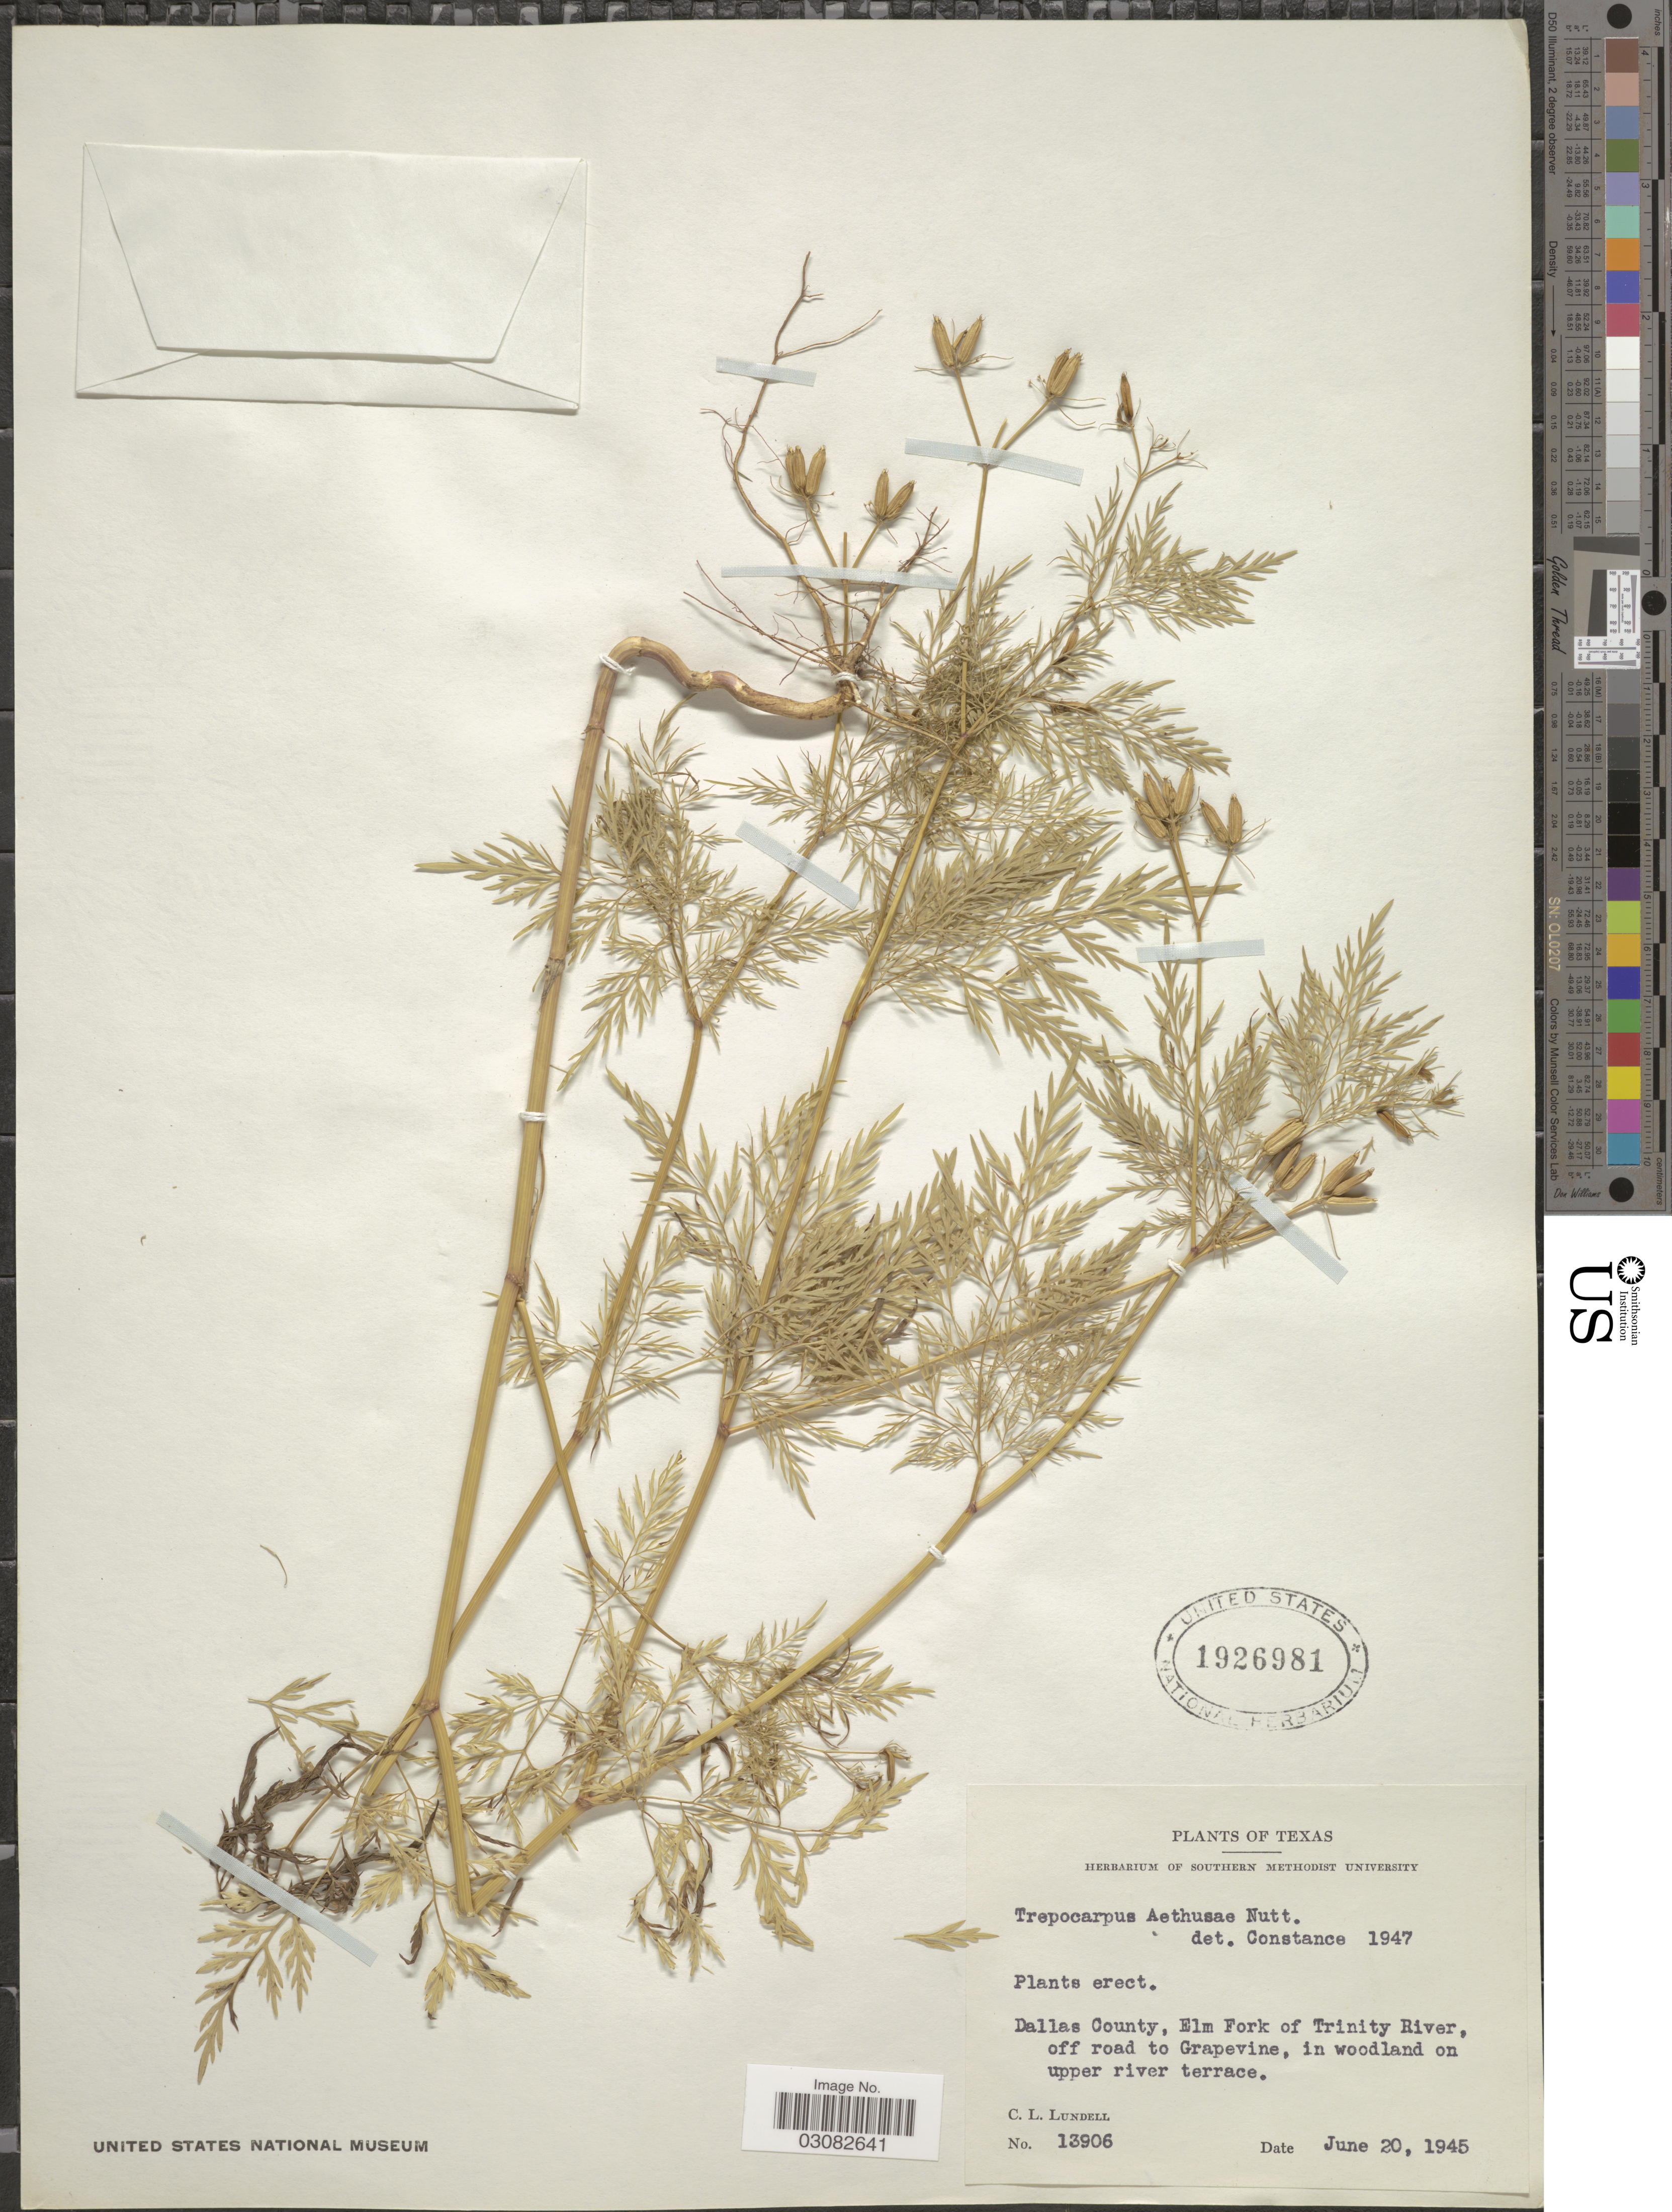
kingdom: Plantae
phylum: Tracheophyta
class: Magnoliopsida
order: Apiales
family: Apiaceae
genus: Trepocarpus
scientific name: Trepocarpus aethusae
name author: Nutt. ex DC.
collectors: C. L. Lundell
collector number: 13906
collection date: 1945-06-20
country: United States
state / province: Texas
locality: Dallas County, Elm Fork of Trinity River, off road to Grapevine, in woodland on upper river terrace.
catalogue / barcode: US 1926981